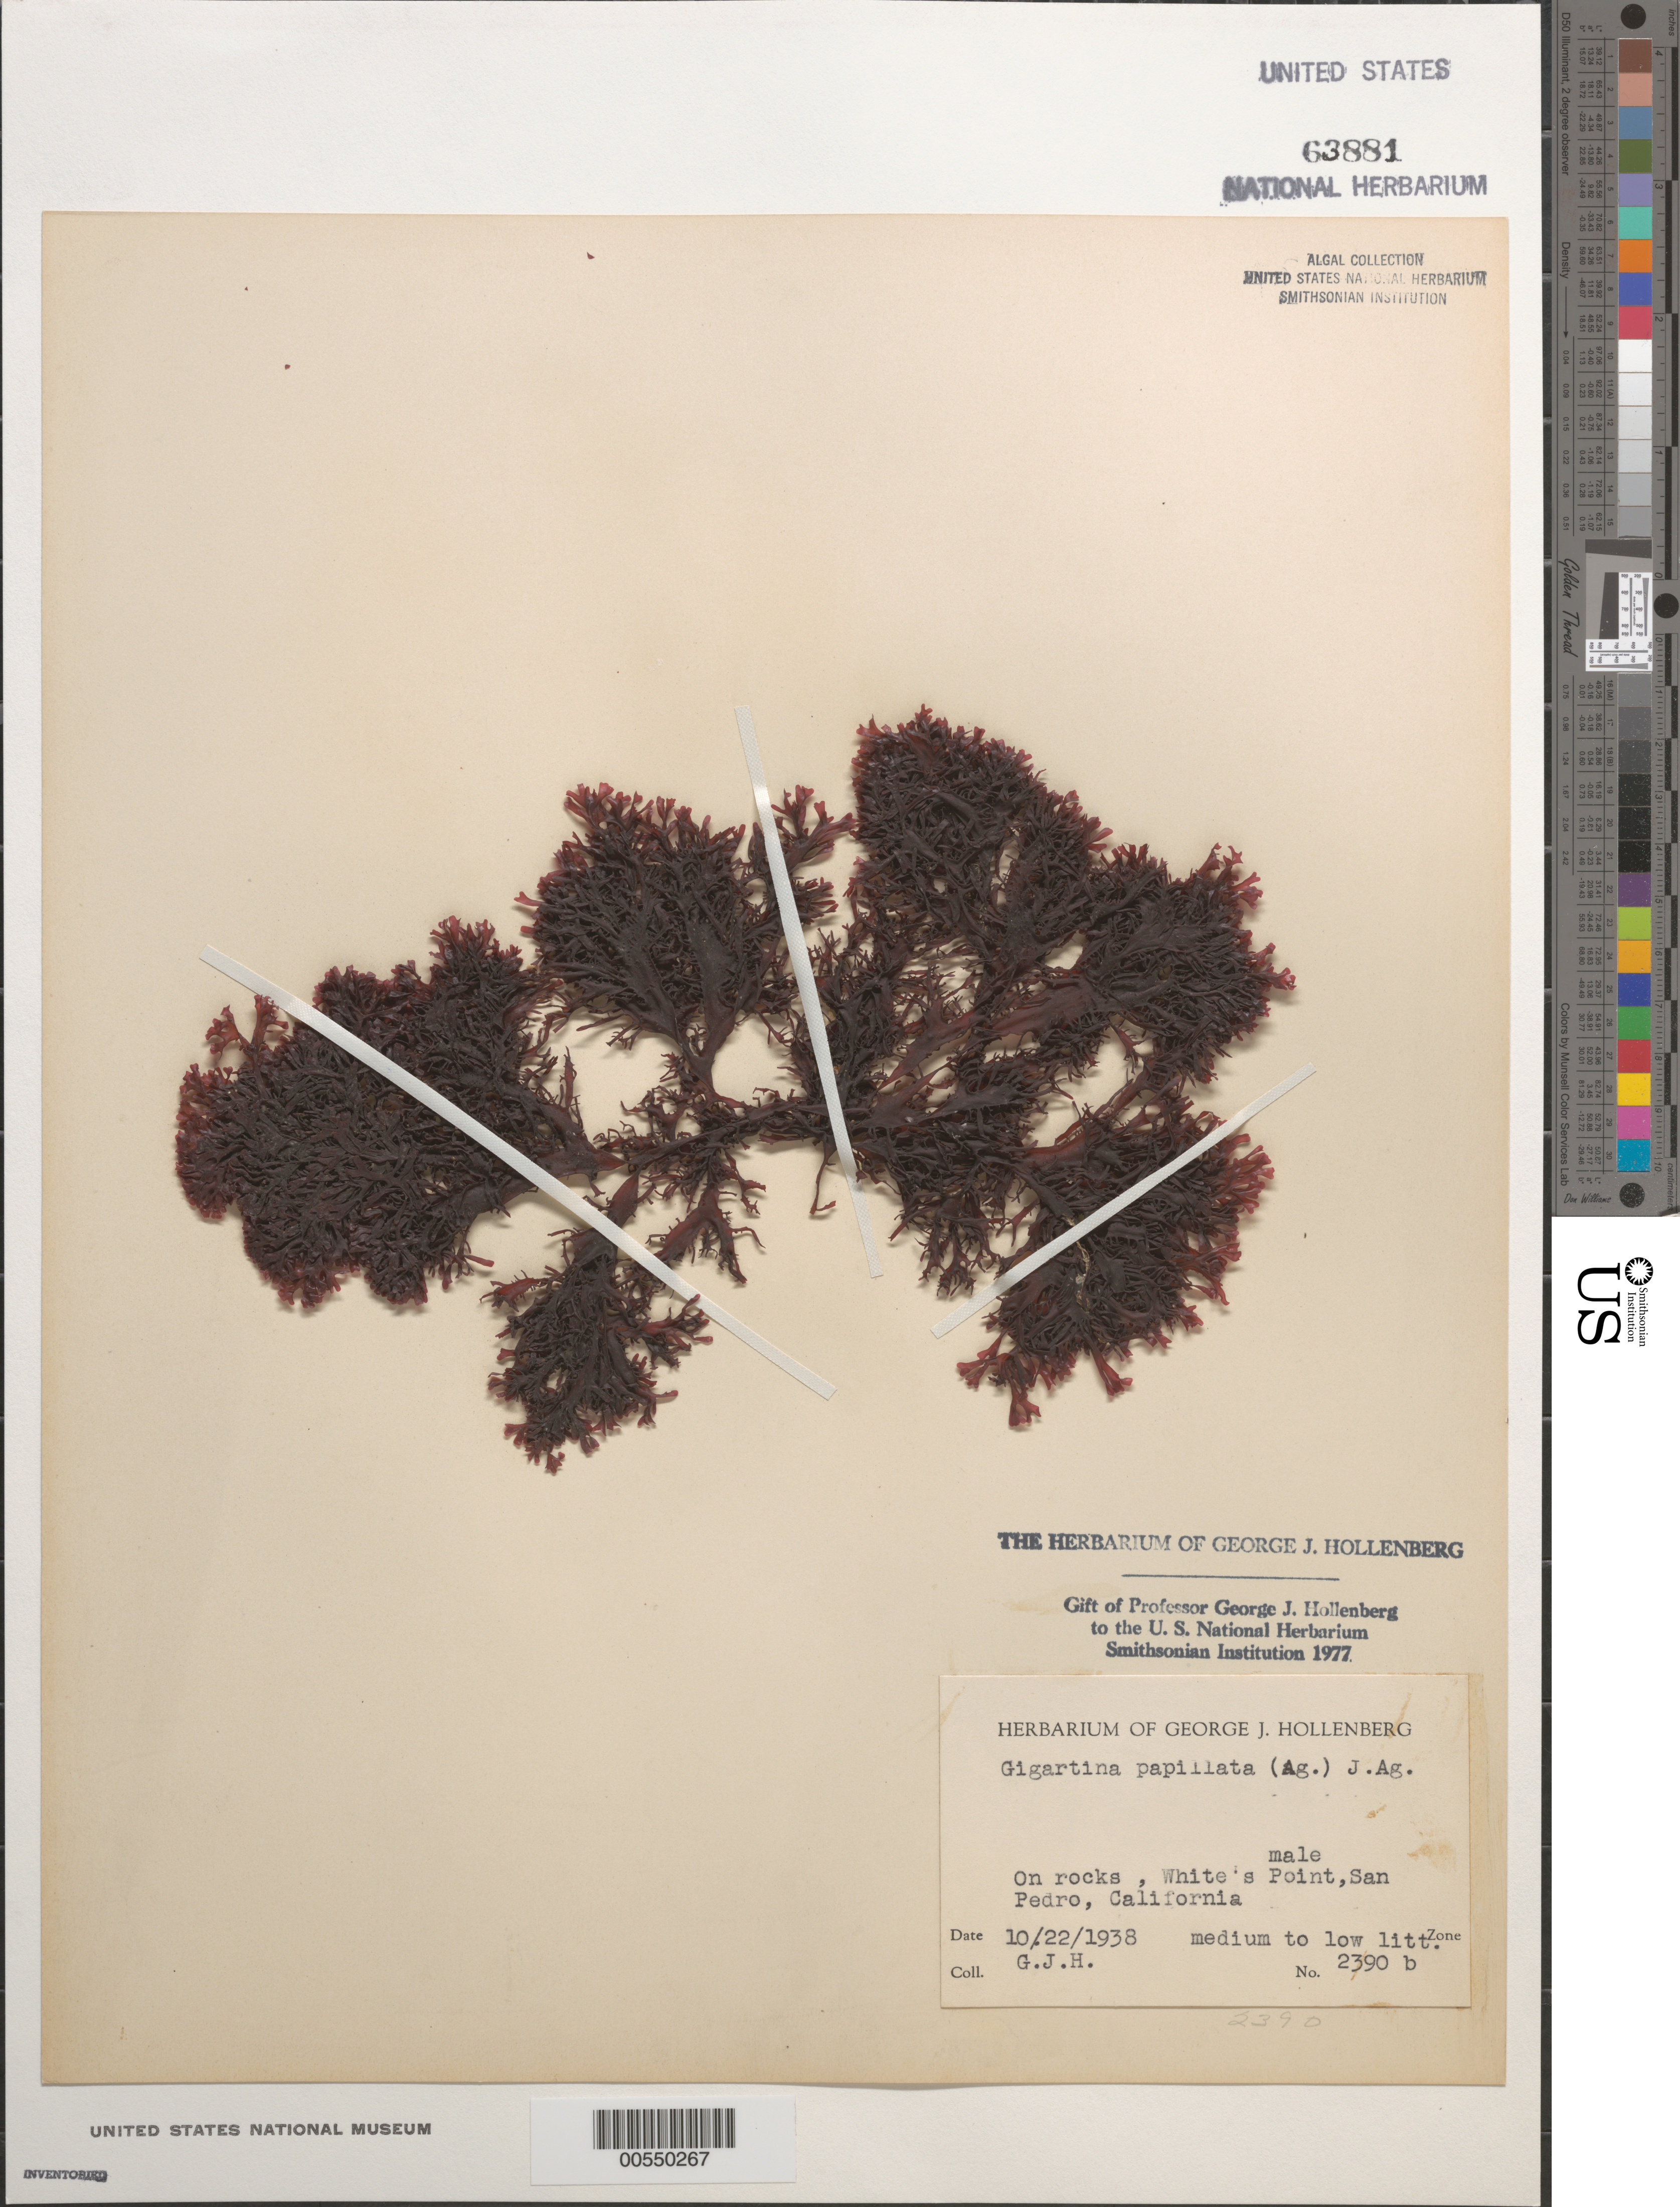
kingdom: Plantae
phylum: Rhodophyta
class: Florideophyceae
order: Gigartinales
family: Phyllophoraceae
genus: Mastocarpus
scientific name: Mastocarpus papillatus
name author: (C. Agardh) Kütz.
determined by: Algae name updating Project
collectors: G. Hollenberg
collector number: GJH 2390b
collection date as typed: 22 Oct 1938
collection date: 1938-10-22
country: United States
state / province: California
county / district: Los Angeles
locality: White's Point, San Pedro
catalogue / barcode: US 63881